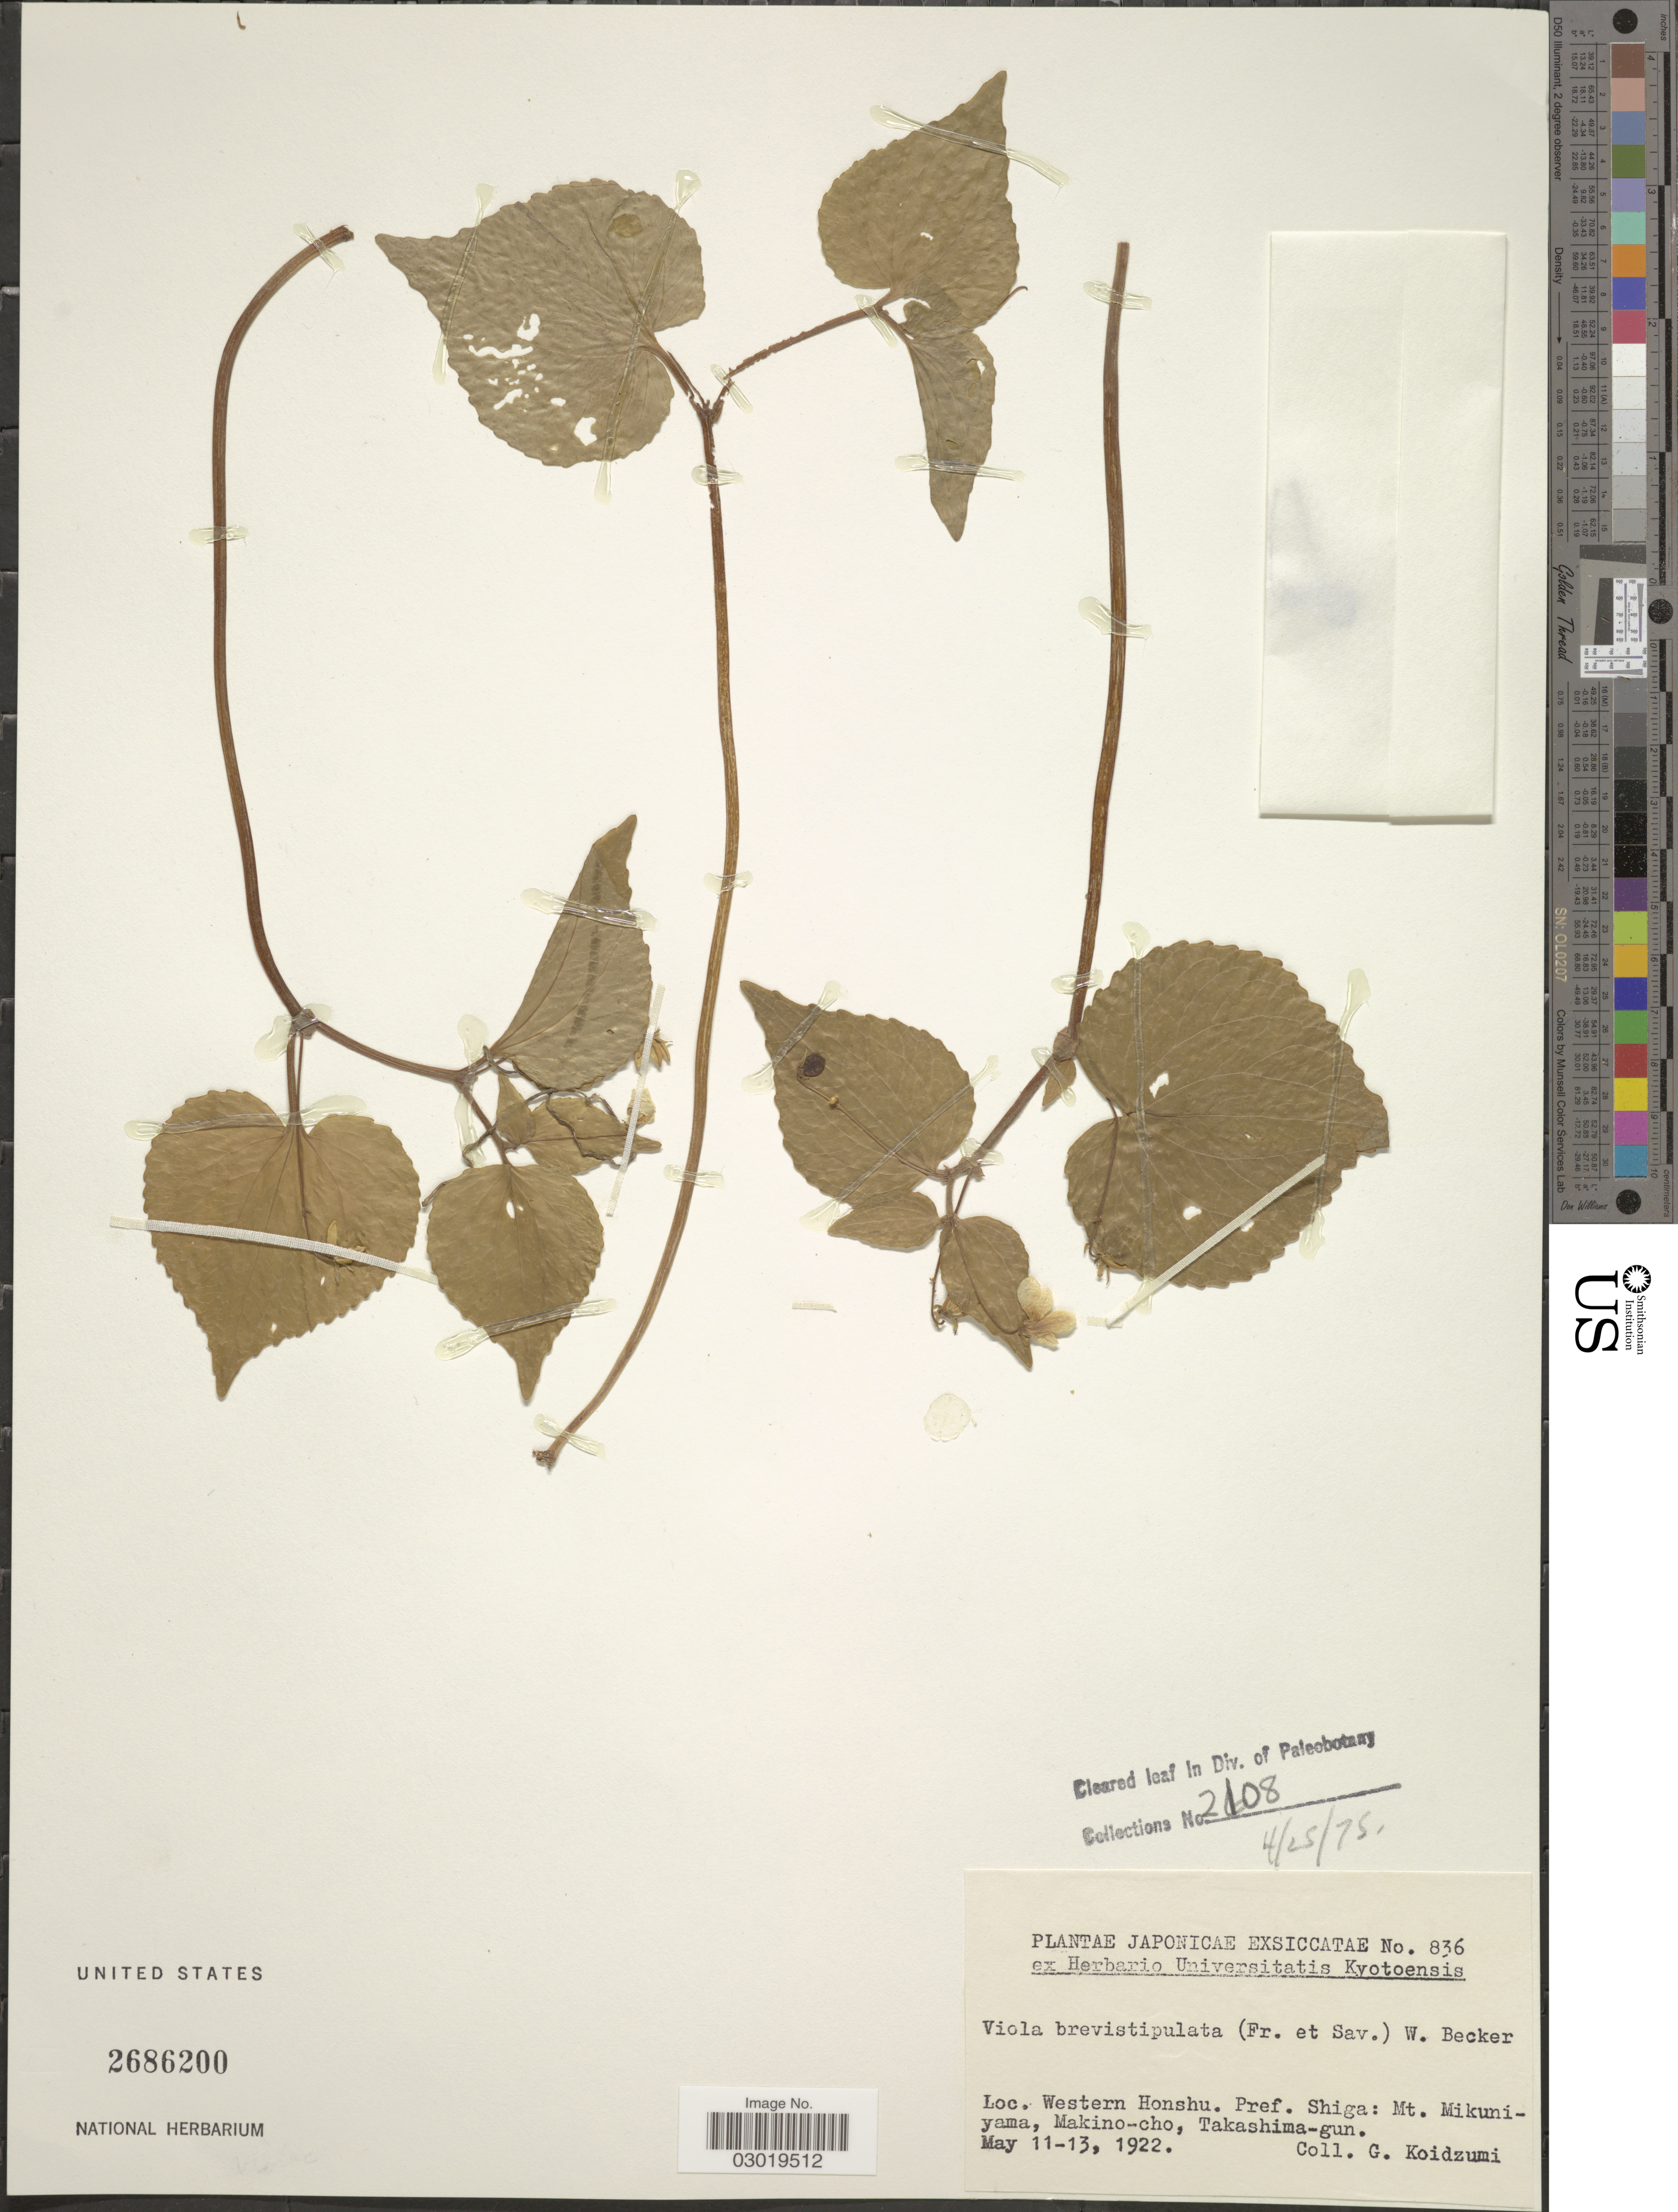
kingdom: Plantae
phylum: Tracheophyta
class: Magnoliopsida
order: Malpighiales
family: Violaceae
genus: Viola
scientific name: Viola brevistipulata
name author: (Franch. & Sav.) W. Becker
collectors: G. Koidzumi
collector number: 836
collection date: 1922-05-11/1922-05-13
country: Japan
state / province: Siga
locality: Western Honshu. Pref. Shiga: Mt. Mikuniyama, Makino-cho, Takashima-gun.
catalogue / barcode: US 2686200